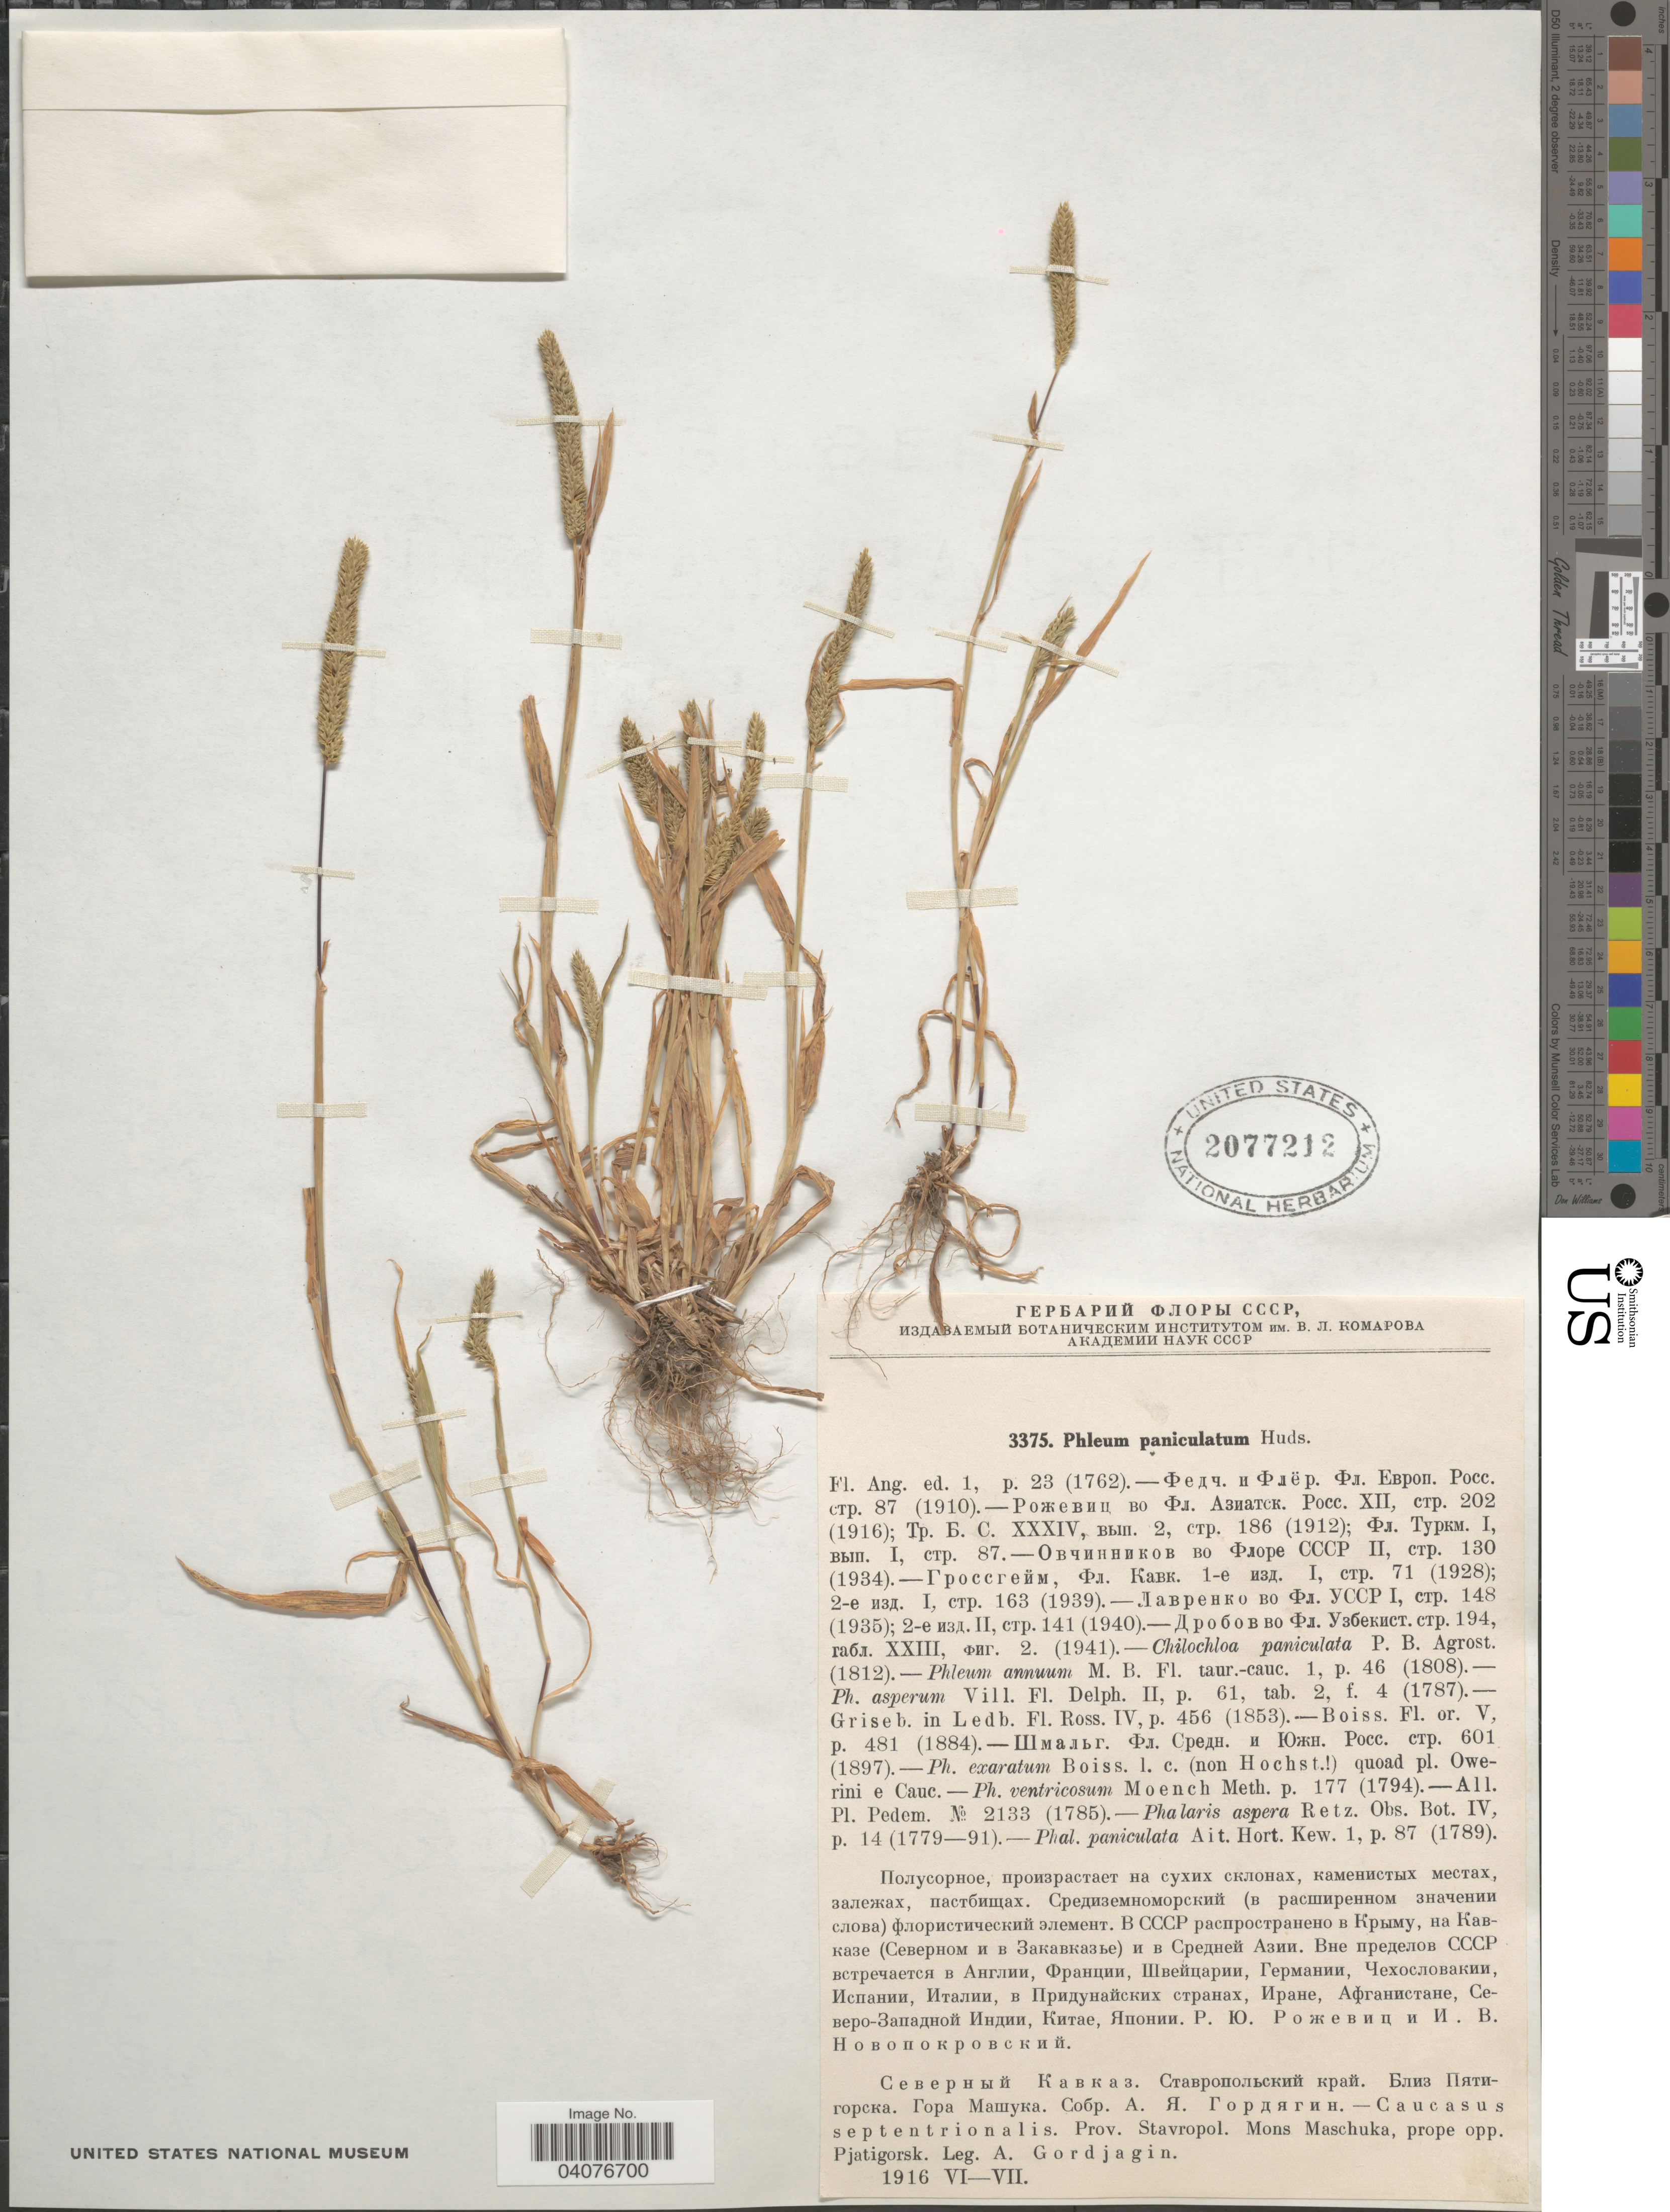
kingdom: Plantae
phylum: Tracheophyta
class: Liliopsida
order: Poales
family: Poaceae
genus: Phleum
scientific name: Phleum paniculatum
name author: Huds.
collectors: A. Gordjagin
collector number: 3375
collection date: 1916-06/1916-07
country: Russian Federation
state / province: Stavropol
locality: Caucasus septentrionalis. Mons Maschuka, prope opp. Pjatigorsk.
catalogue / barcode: US 2077212